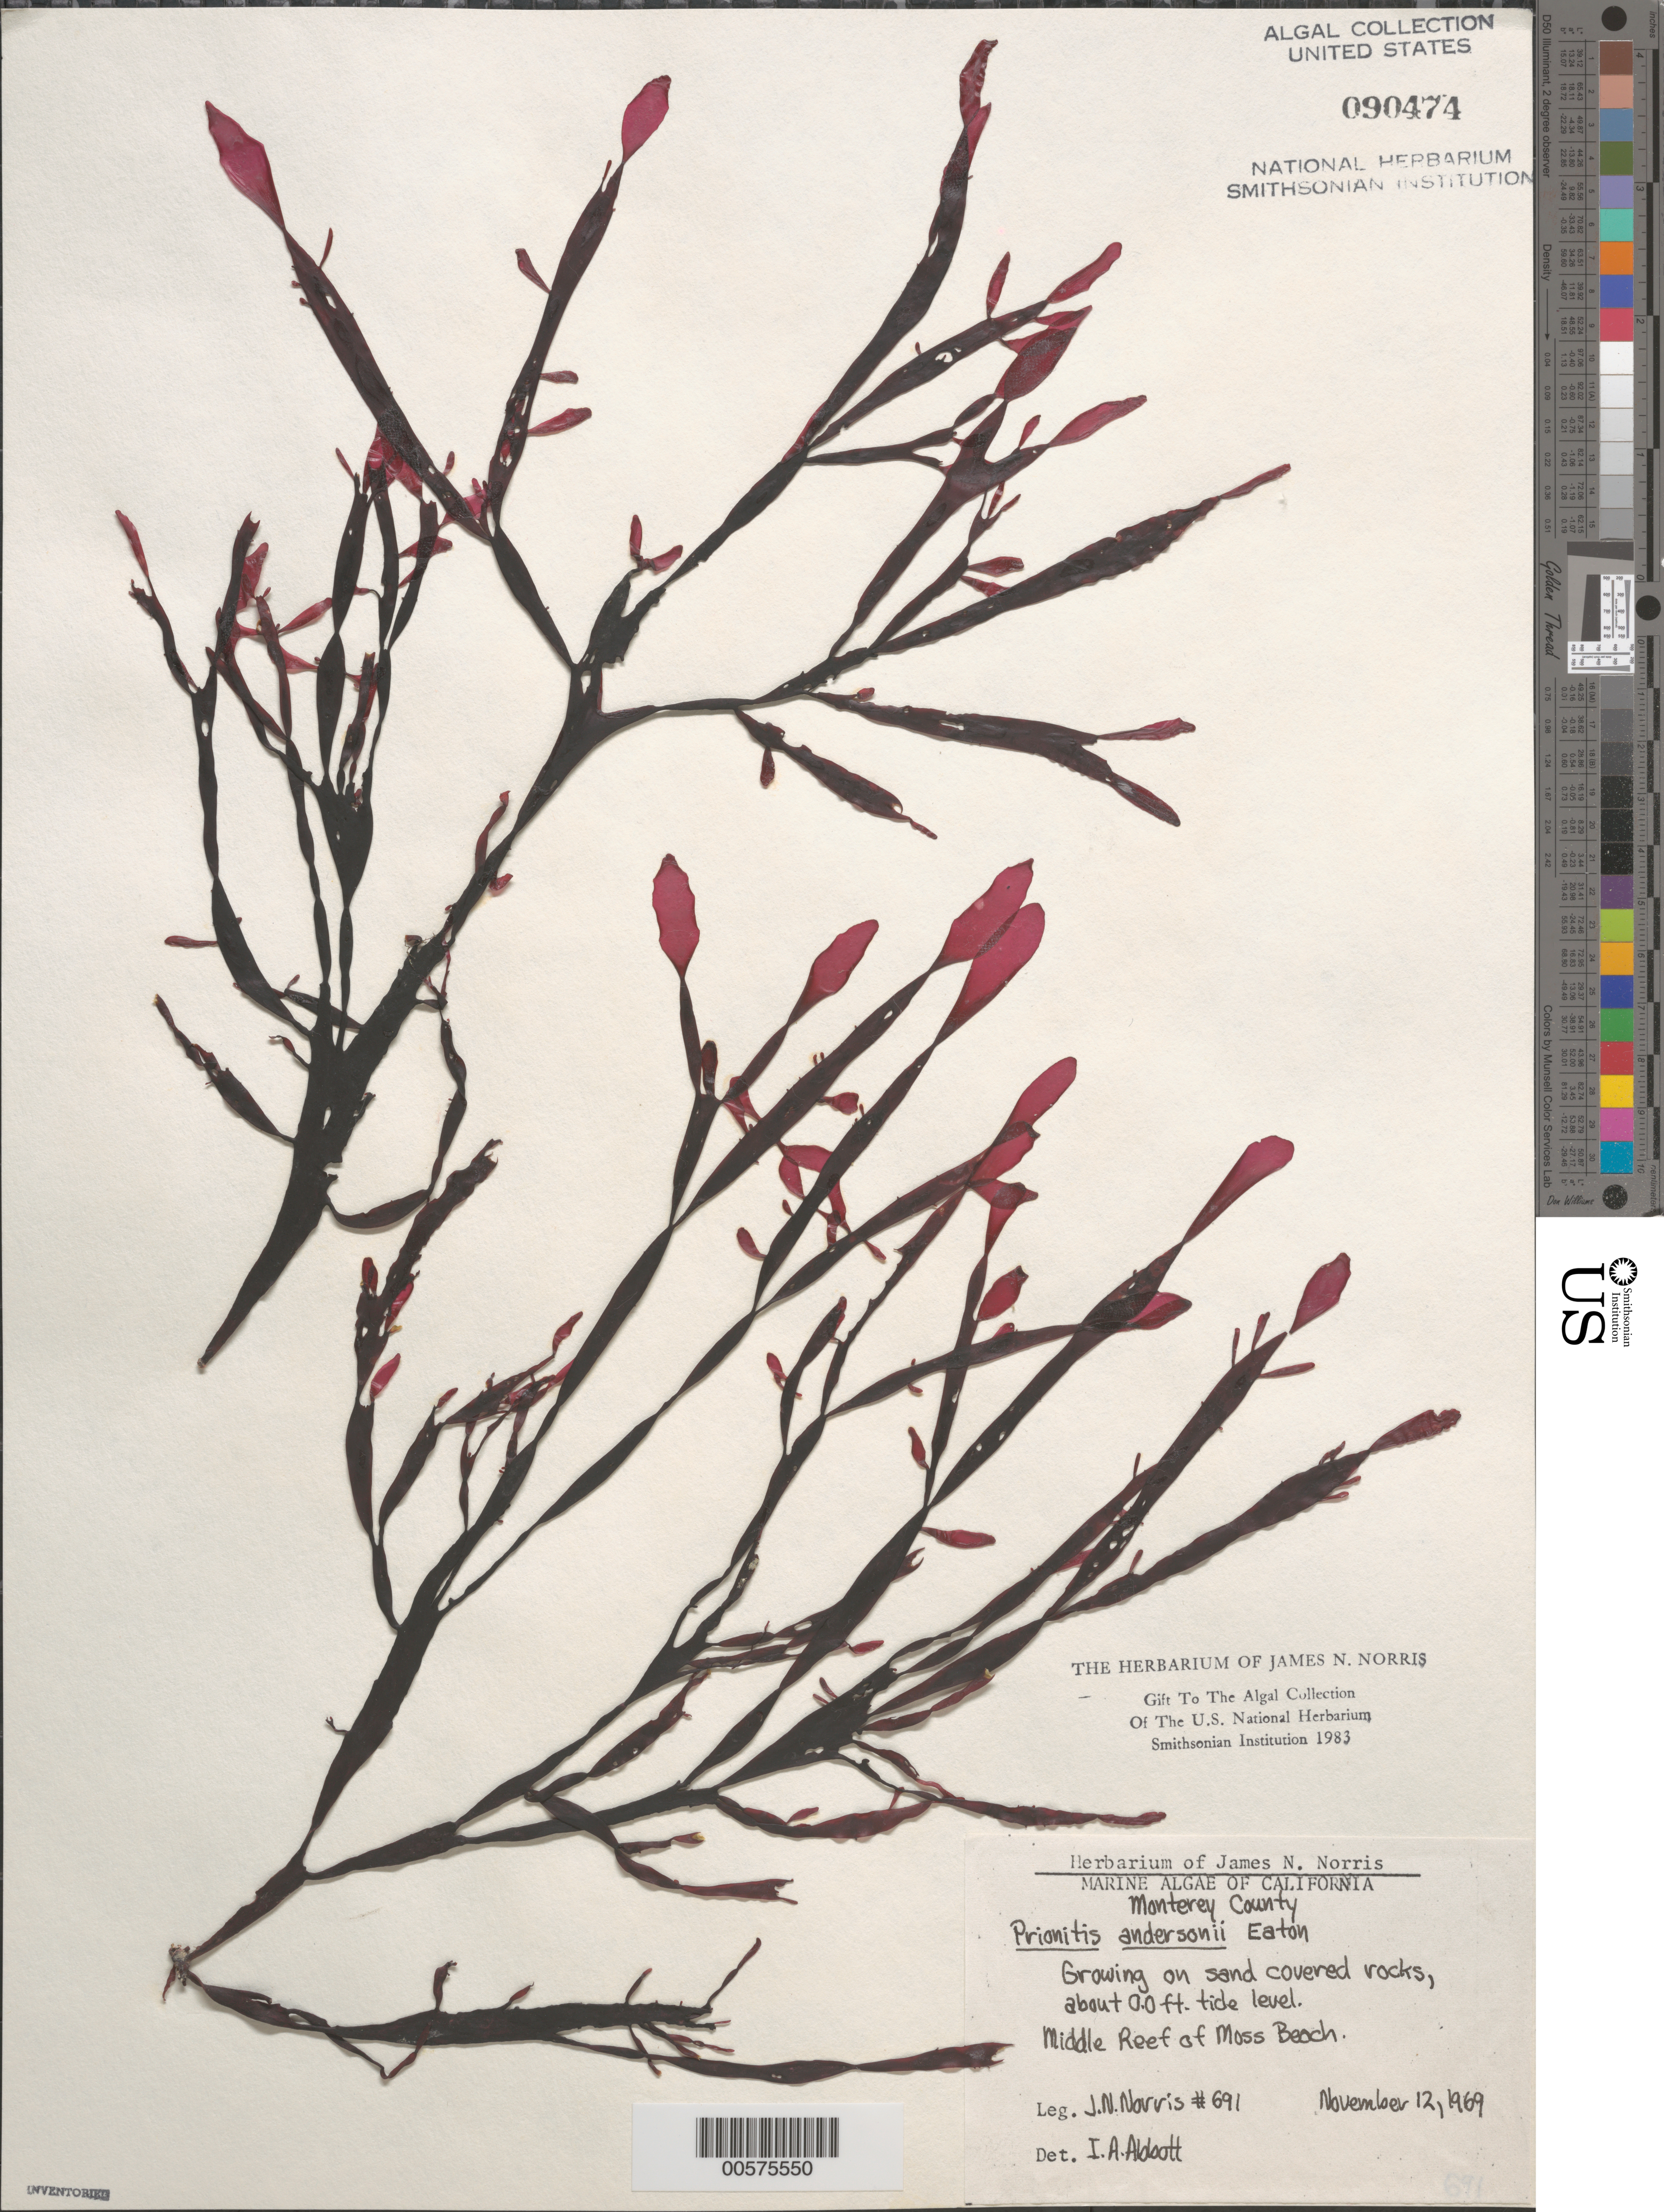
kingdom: Plantae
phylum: Rhodophyta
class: Florideophyceae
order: Cryptonemiales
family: Cryptonemiaceae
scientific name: Prionitis sternbergii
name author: (C. Agardh) J. Agardh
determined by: Algae name updating Project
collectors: J. N. Norris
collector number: JN-691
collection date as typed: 12 Nov 1969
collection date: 1969-11-12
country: United States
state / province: California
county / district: Monterey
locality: Middle Reef of Moss Beach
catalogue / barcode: US 90474